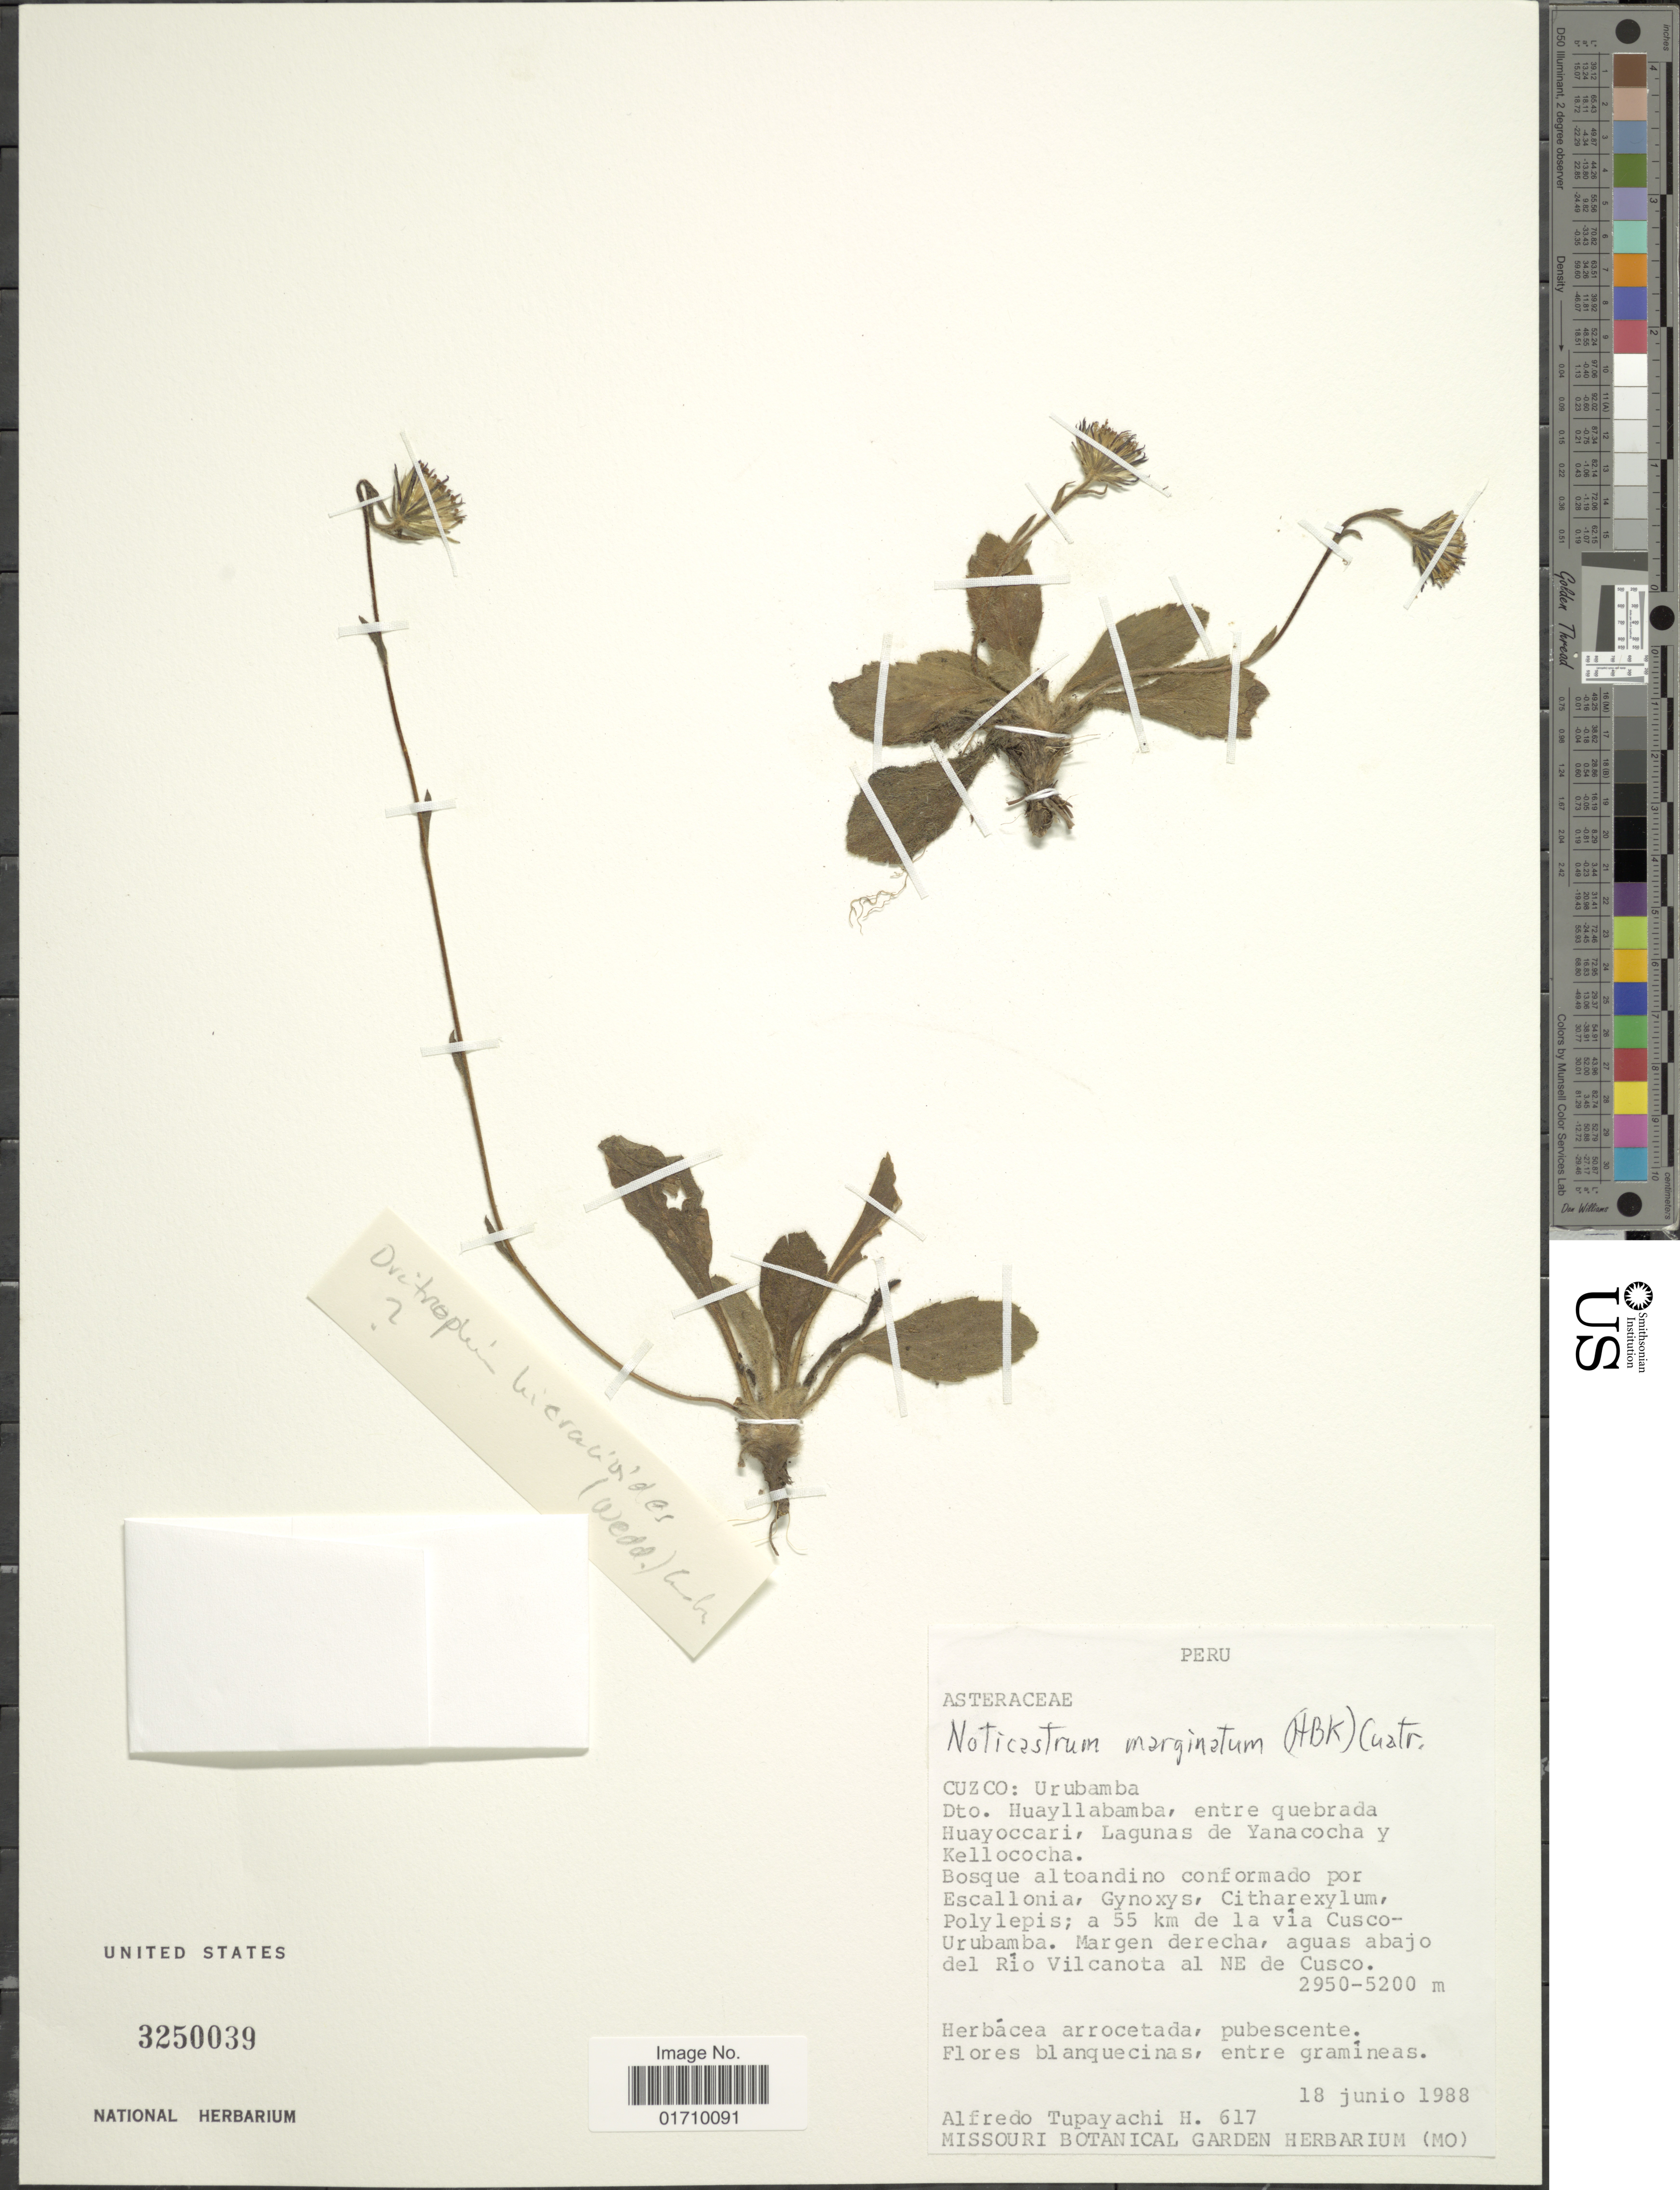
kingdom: Plantae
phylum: Tracheophyta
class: Magnoliopsida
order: Asterales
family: Asteraceae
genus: Noticastrum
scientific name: Noticastrum marginatum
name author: (Kunth) Cuatrec.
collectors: A. Tupayachi H.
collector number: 617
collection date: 1988-06-18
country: Peru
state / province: Cusco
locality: Urubamba, Dto. Huayllabamba, entrequebrada Huayoccari, Lagunas de Yanacocha y Kellococha, a 55 km de la via Cusco-Urubamba, aguas abajo del Rio Vilcanota al NE de Cusco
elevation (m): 2950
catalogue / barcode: US 3250039